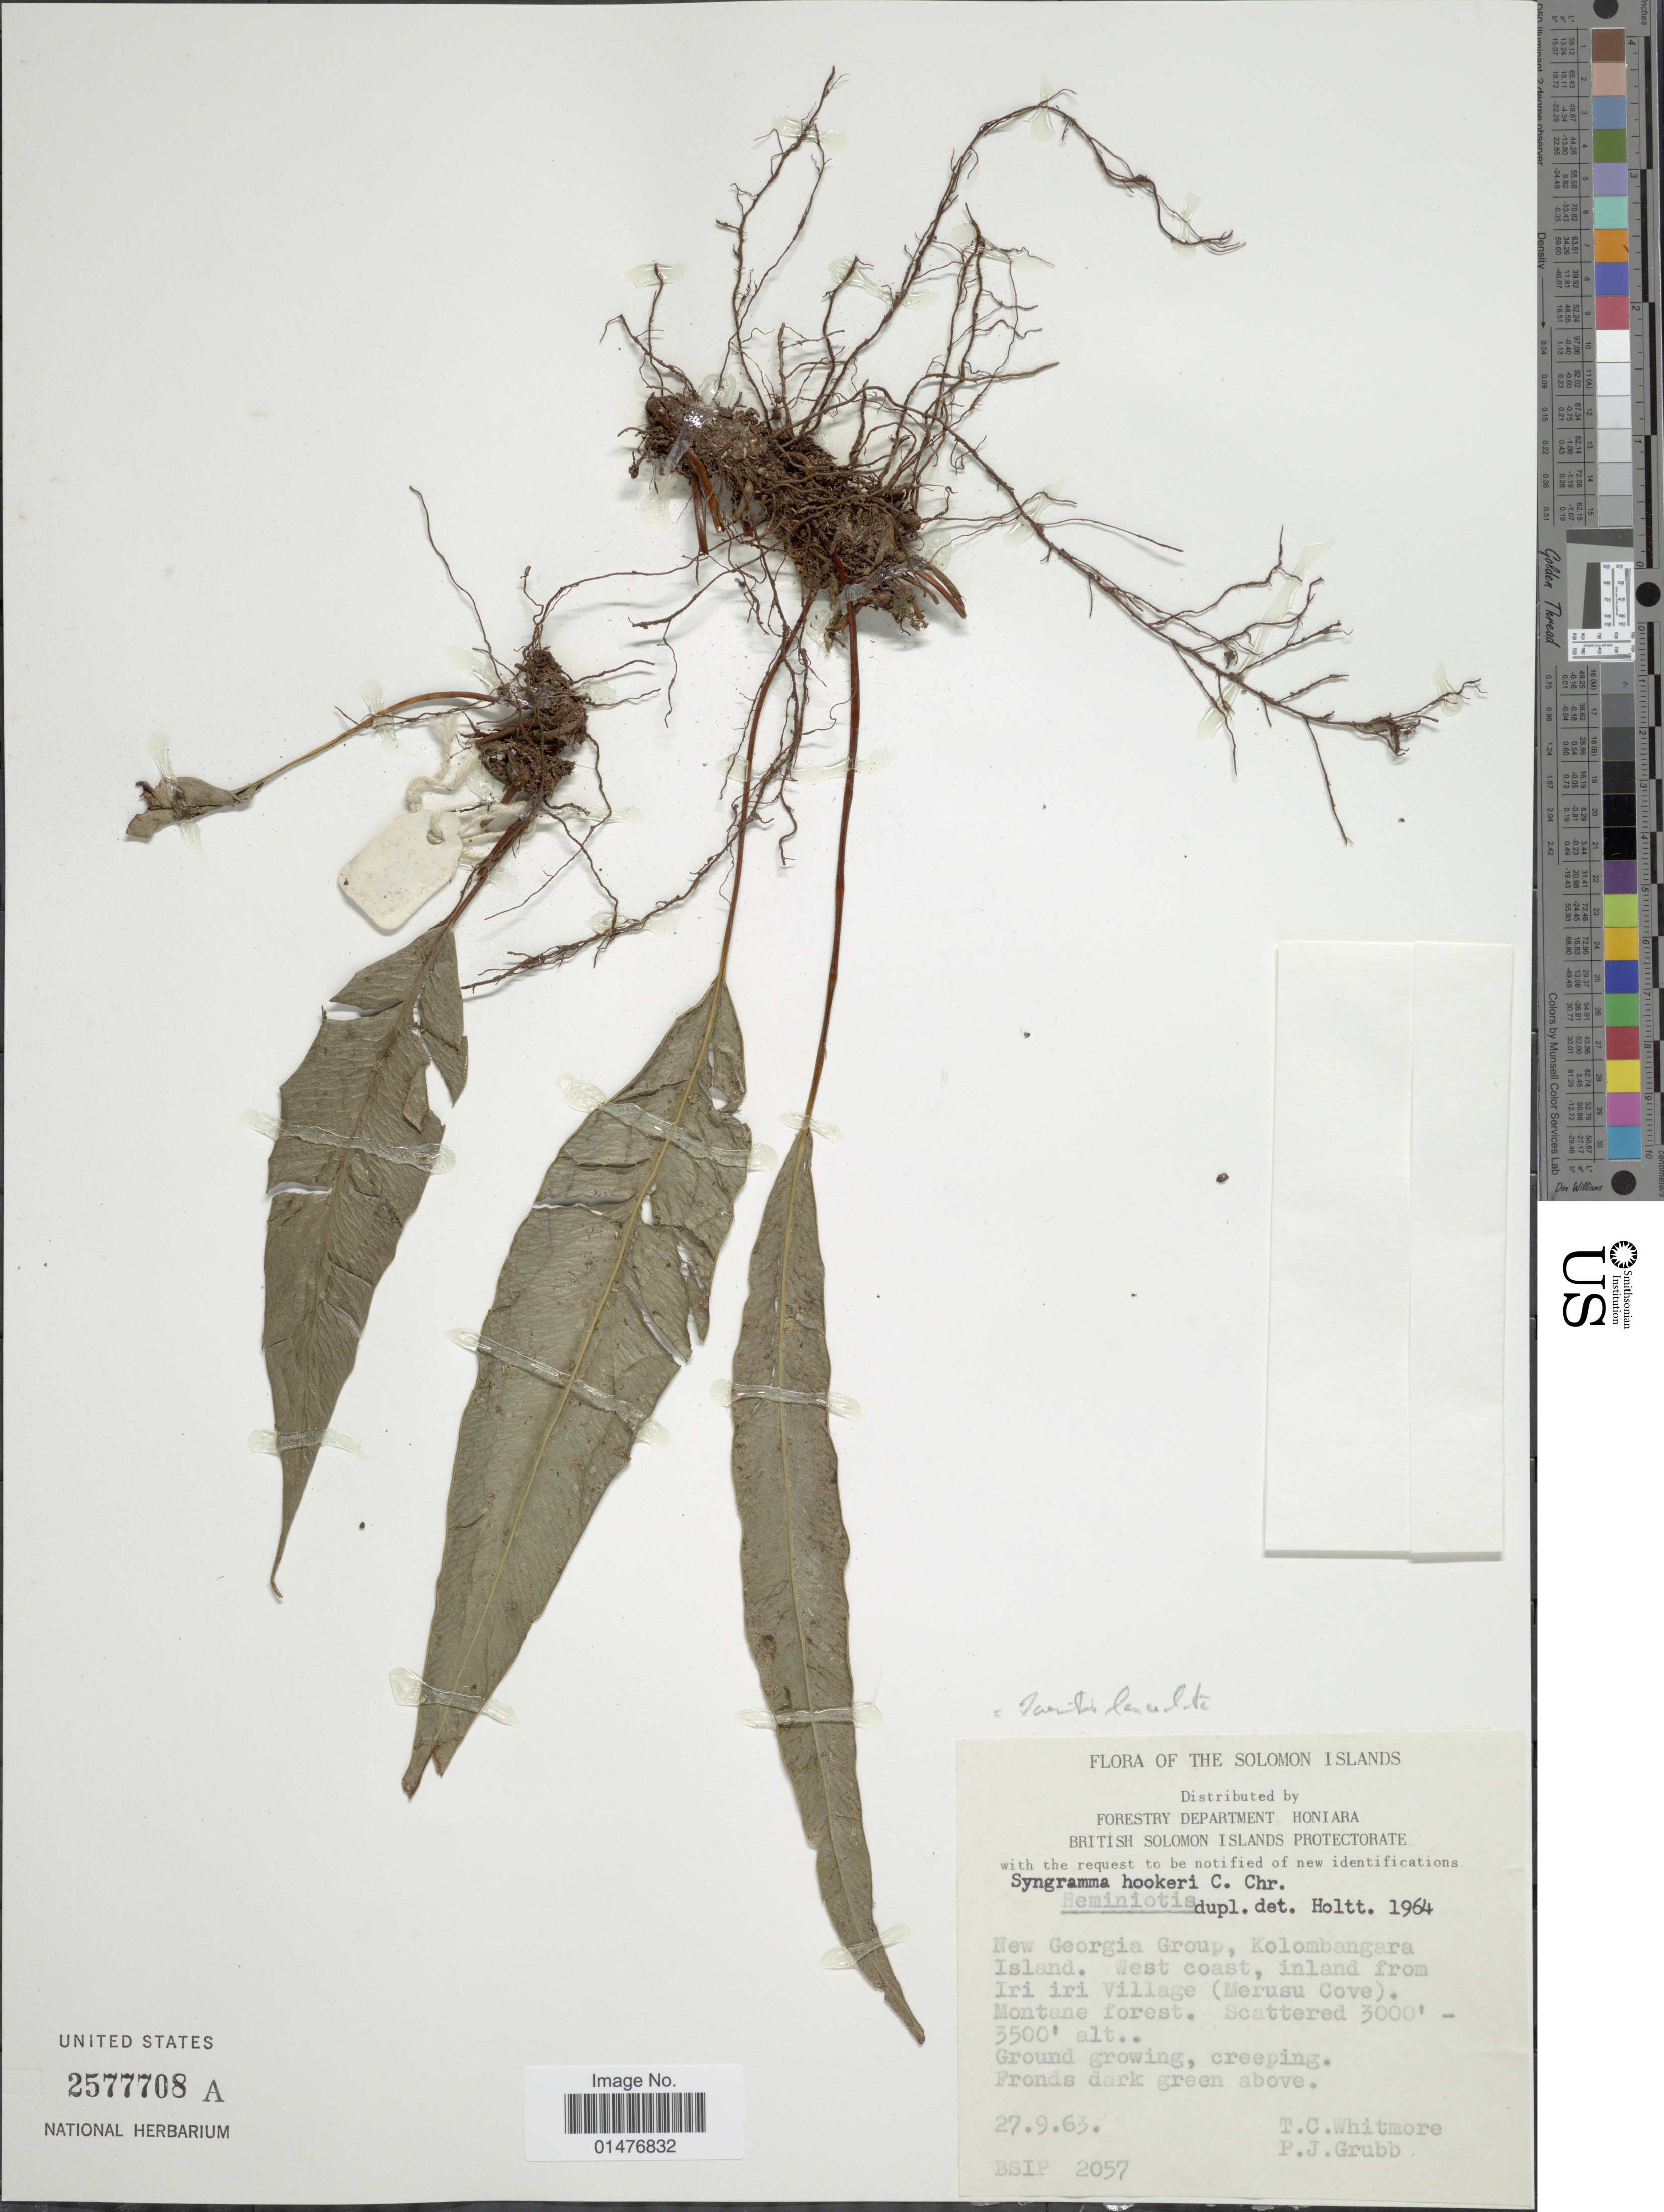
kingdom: Plantae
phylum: Tracheophyta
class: Polypodiopsida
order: Polypodiales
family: Pteridaceae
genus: Taenitis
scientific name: Taenitis lanceolata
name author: (Diels) Holttum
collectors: T. C. Whitmore & P. J. Grubb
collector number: BSIP2057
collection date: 1963-09-27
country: Solomon Islands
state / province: Solomon Islands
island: Kolombangara [Nduke]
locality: New Georgia group, Kolombangara Island. West Coast, inland from Iri iri Village (Merusu cove)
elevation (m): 914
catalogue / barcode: US 2577708